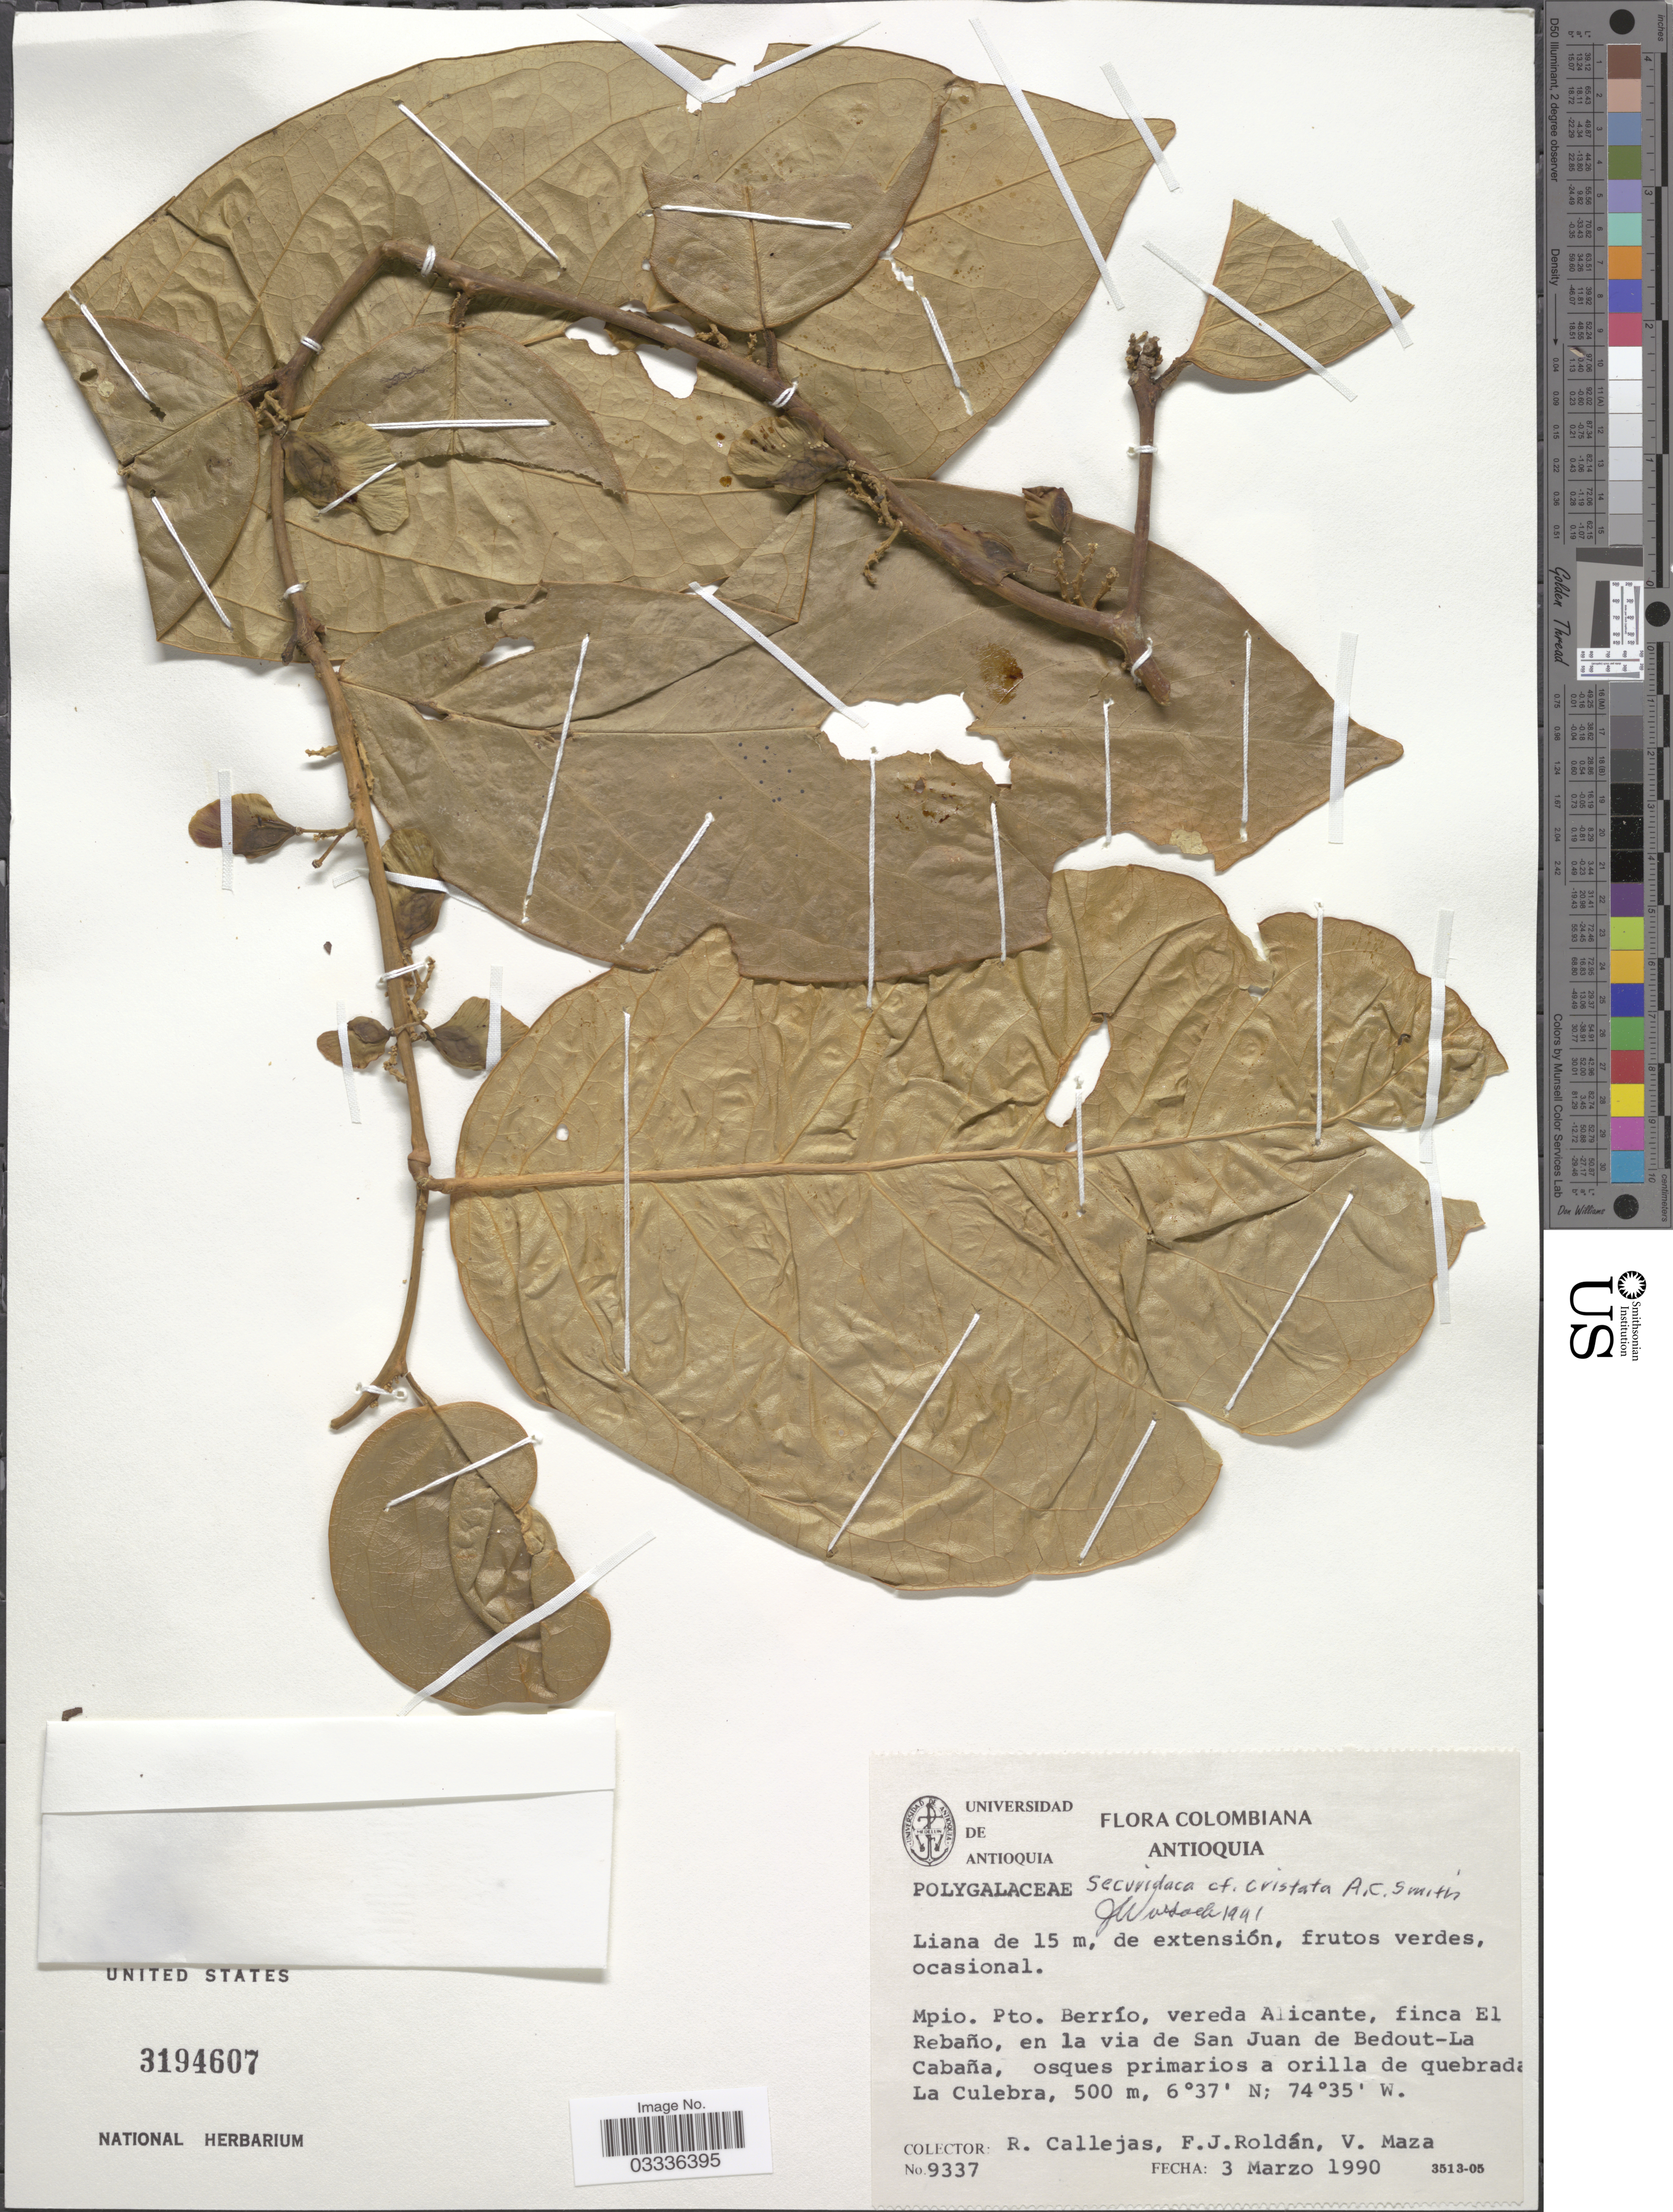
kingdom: Plantae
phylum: Tracheophyta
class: Magnoliopsida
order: Fabales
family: Polygalaceae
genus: Securidaca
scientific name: Securidaca cristata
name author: A.C. Sm.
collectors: R. Callejas, F. J. Roldán & V. Maza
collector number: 9337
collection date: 1990-03-03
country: Colombia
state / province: Antioquia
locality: Mpio. Pto. Berrío, vereda Alicante, finca El Rebaño, en la via de San Juan de Bedout-La Cabaña, osques primarios a orilla de quebrada La Culebra.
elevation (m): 500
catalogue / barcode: US 3194607